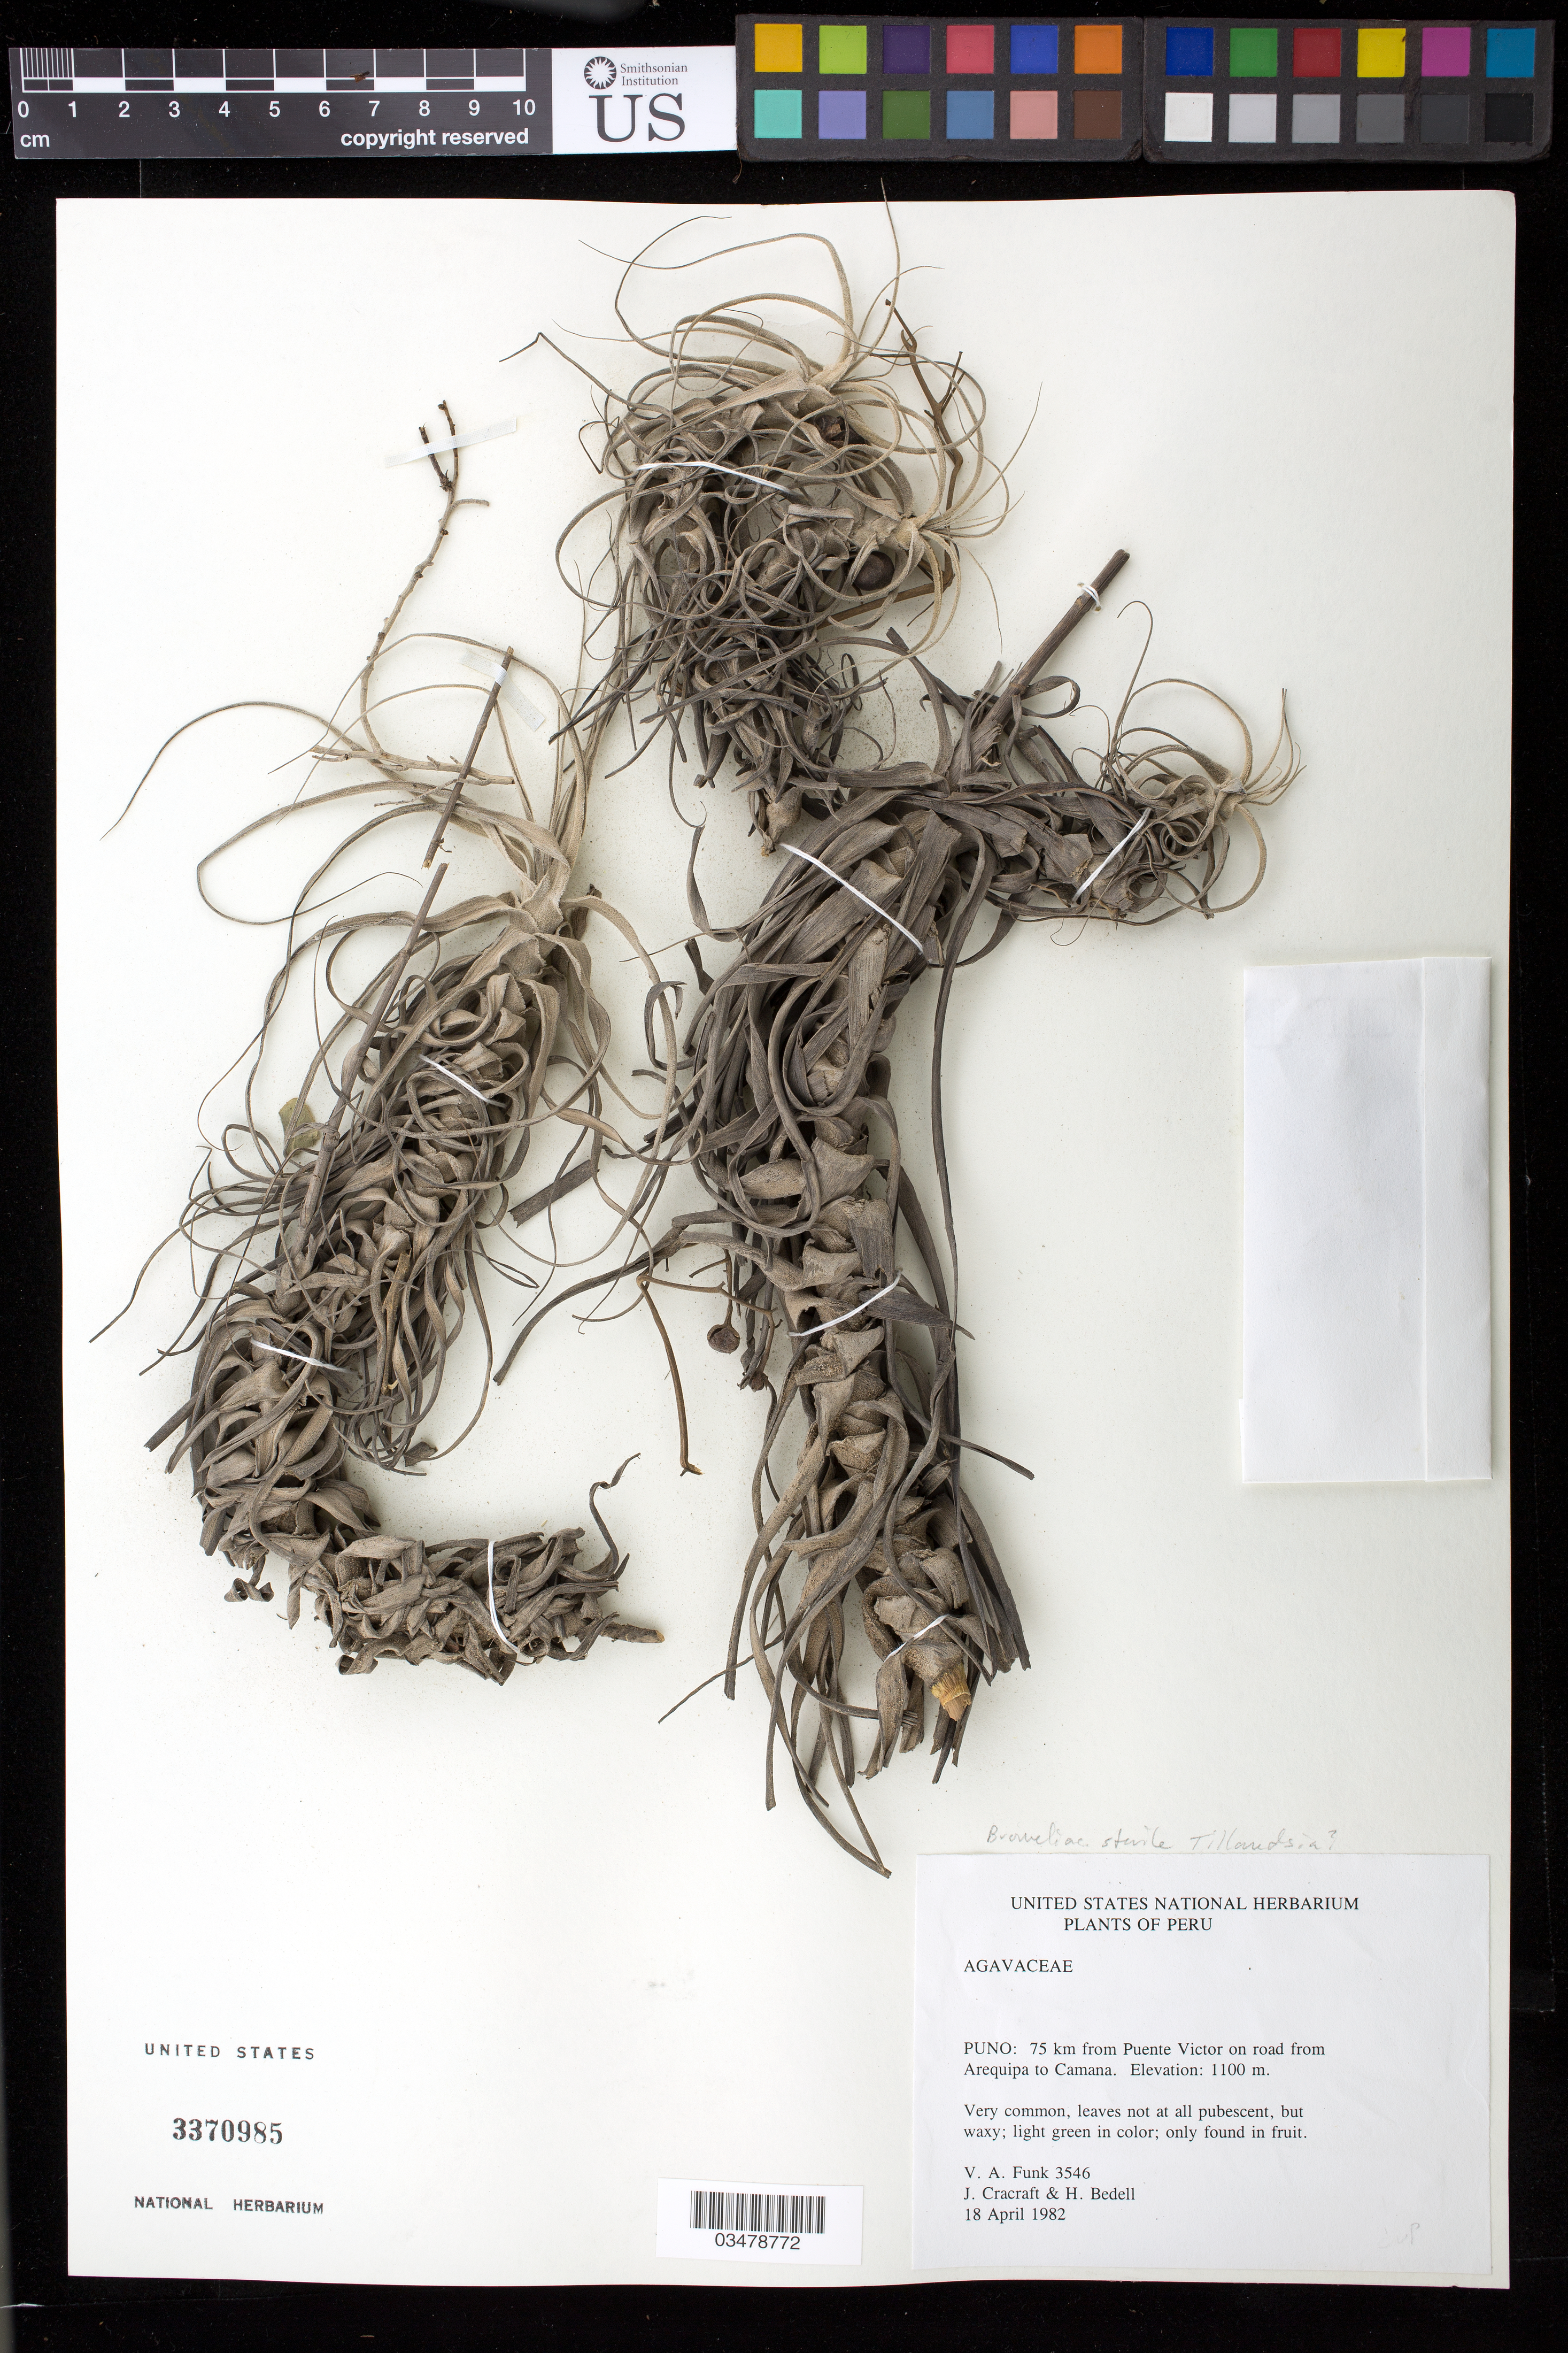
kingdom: Plantae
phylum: Tracheophyta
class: Liliopsida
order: Poales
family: Bromeliaceae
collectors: V. Funk, J. L. Cracraft & H. Bedell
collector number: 3546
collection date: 1982-04-18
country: Peru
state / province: Puno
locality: Puno: 75 km from Puente Victor on road from Arequipa to Camana.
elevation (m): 1100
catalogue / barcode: US 3370985